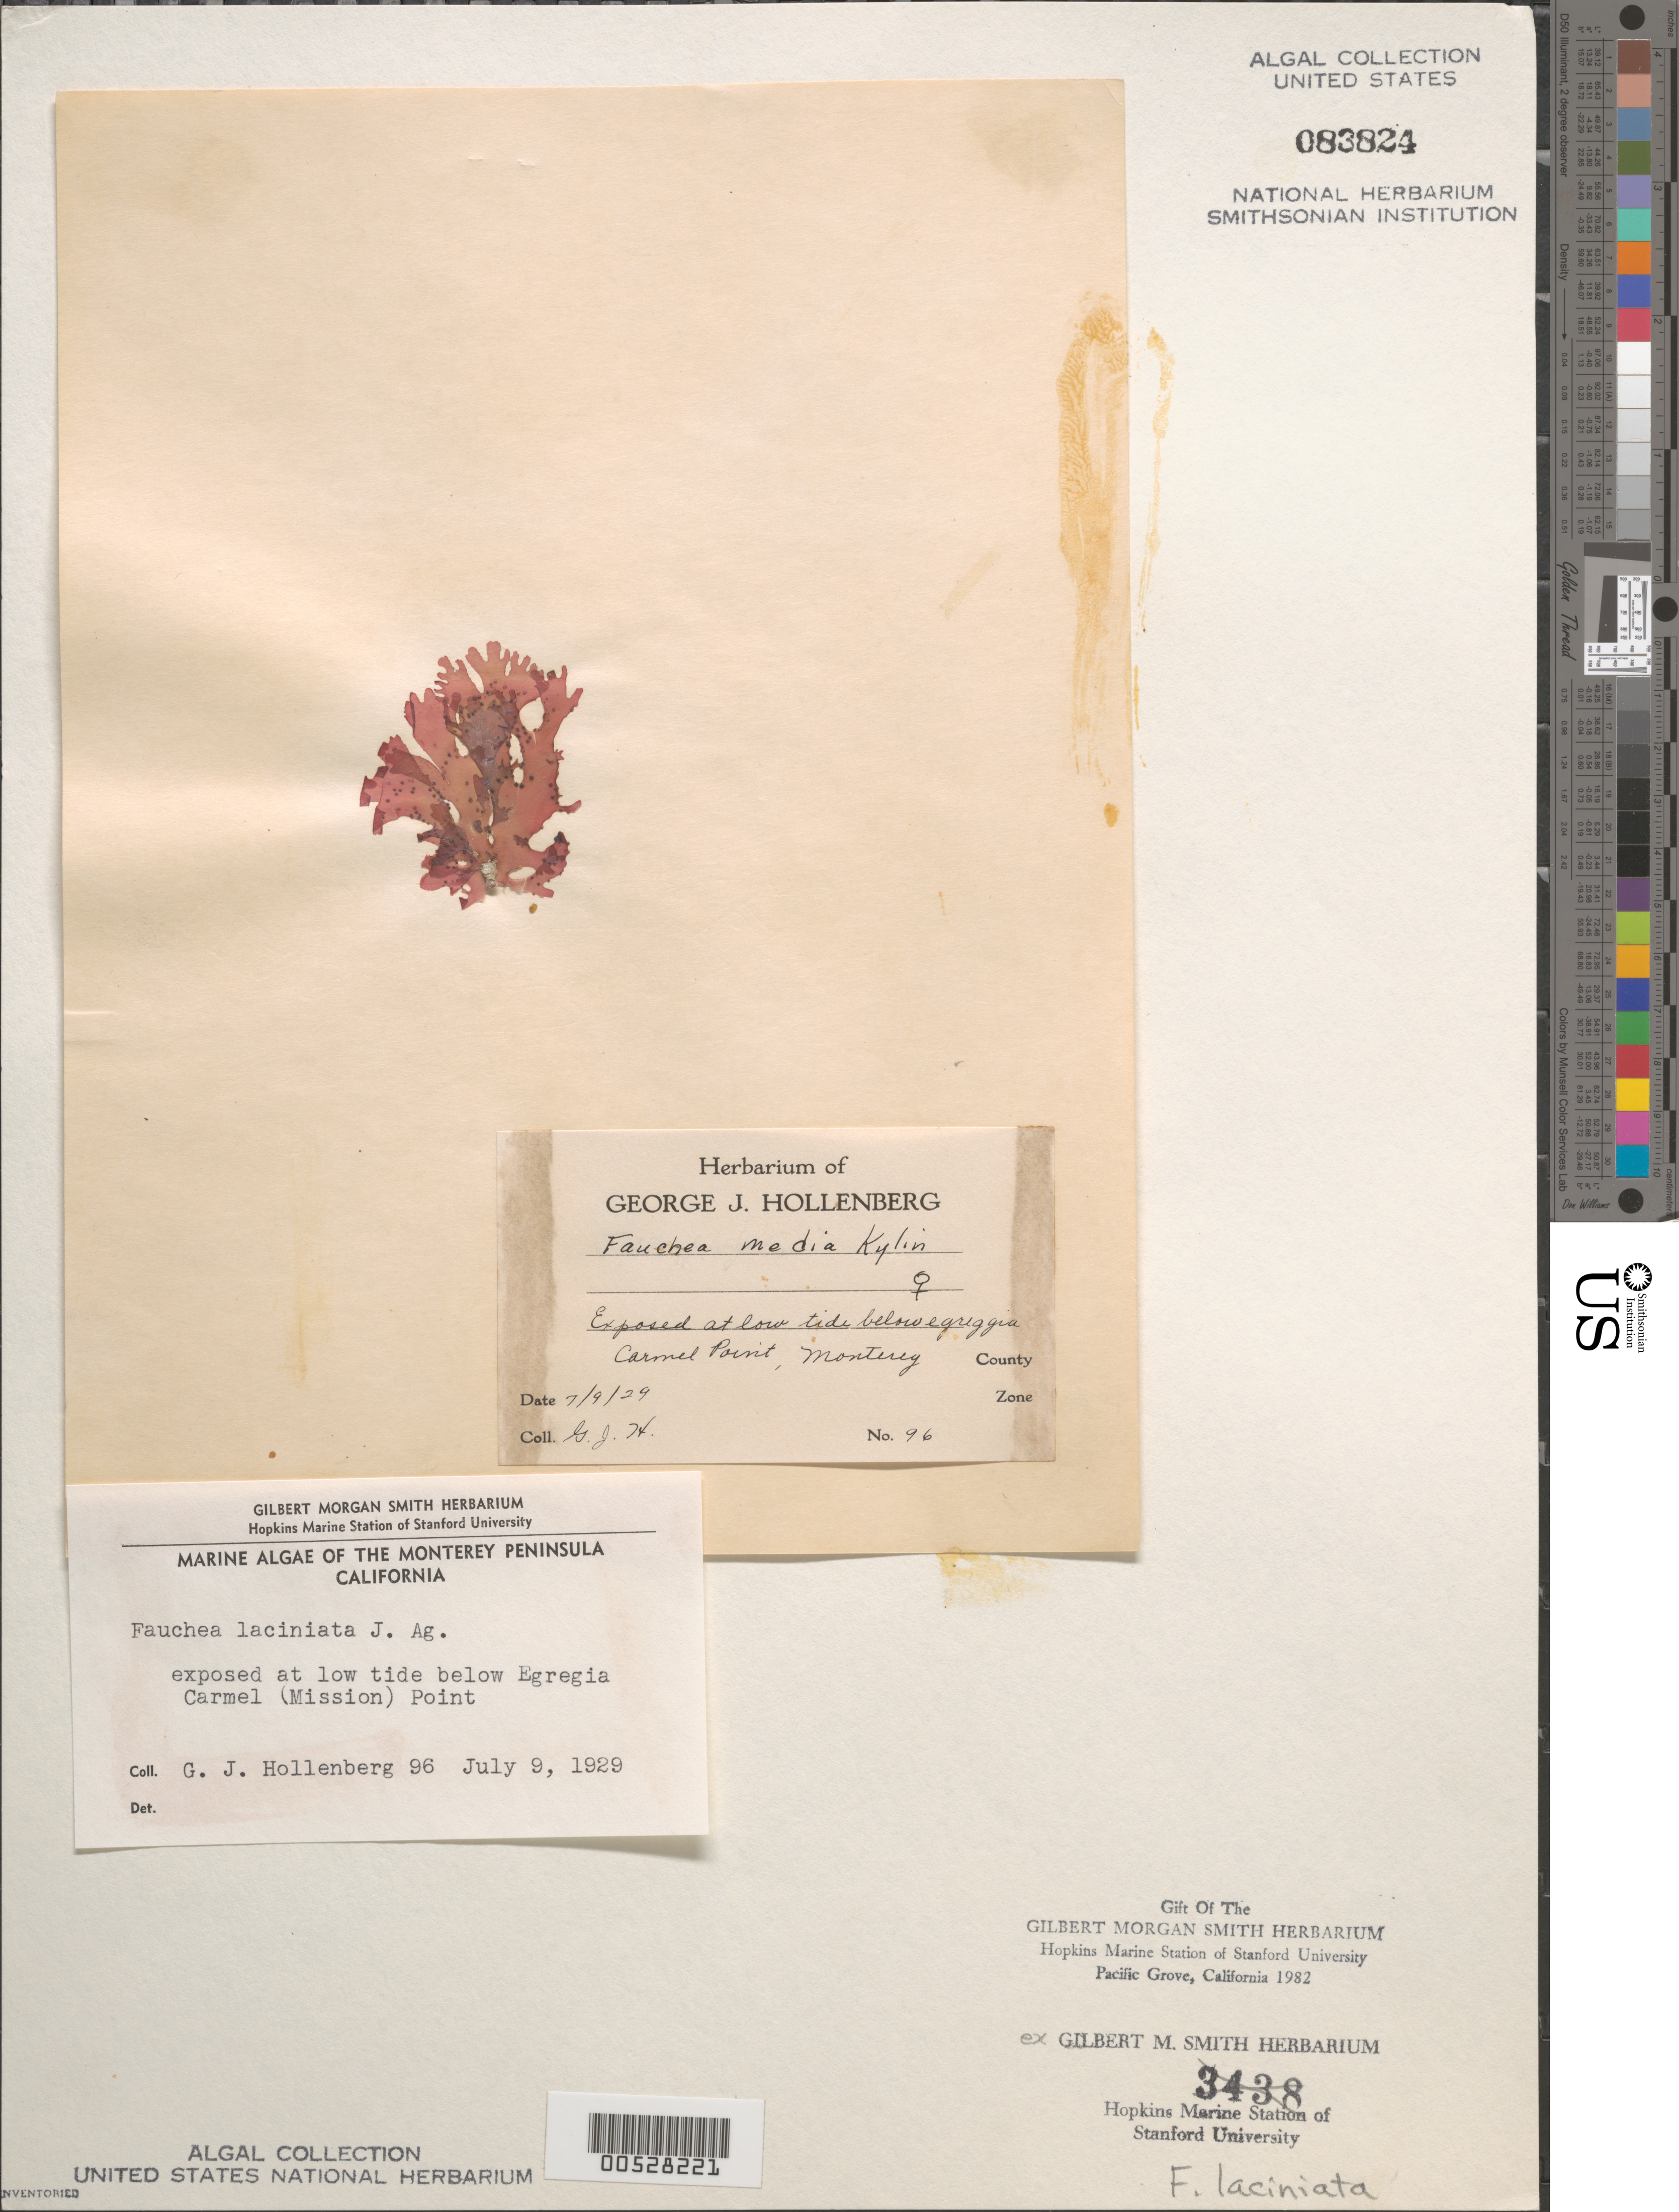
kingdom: Plantae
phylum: Rhodophyta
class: Florideophyceae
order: Rhodymeniales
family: Faucheaceae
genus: Gloiocladia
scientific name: Gloiocladia laciniata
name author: (J. Agardh) Rodríguez-Prieto & N. Sánchez in Rodríguez-Prieto et al.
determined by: Algae name updating Project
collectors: G. Hollenberg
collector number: GJH 96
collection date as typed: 09 Jul 1929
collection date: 1929-07-09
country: United States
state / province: California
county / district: Monterey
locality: Carmel Point (Mission Point)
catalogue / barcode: US 83824